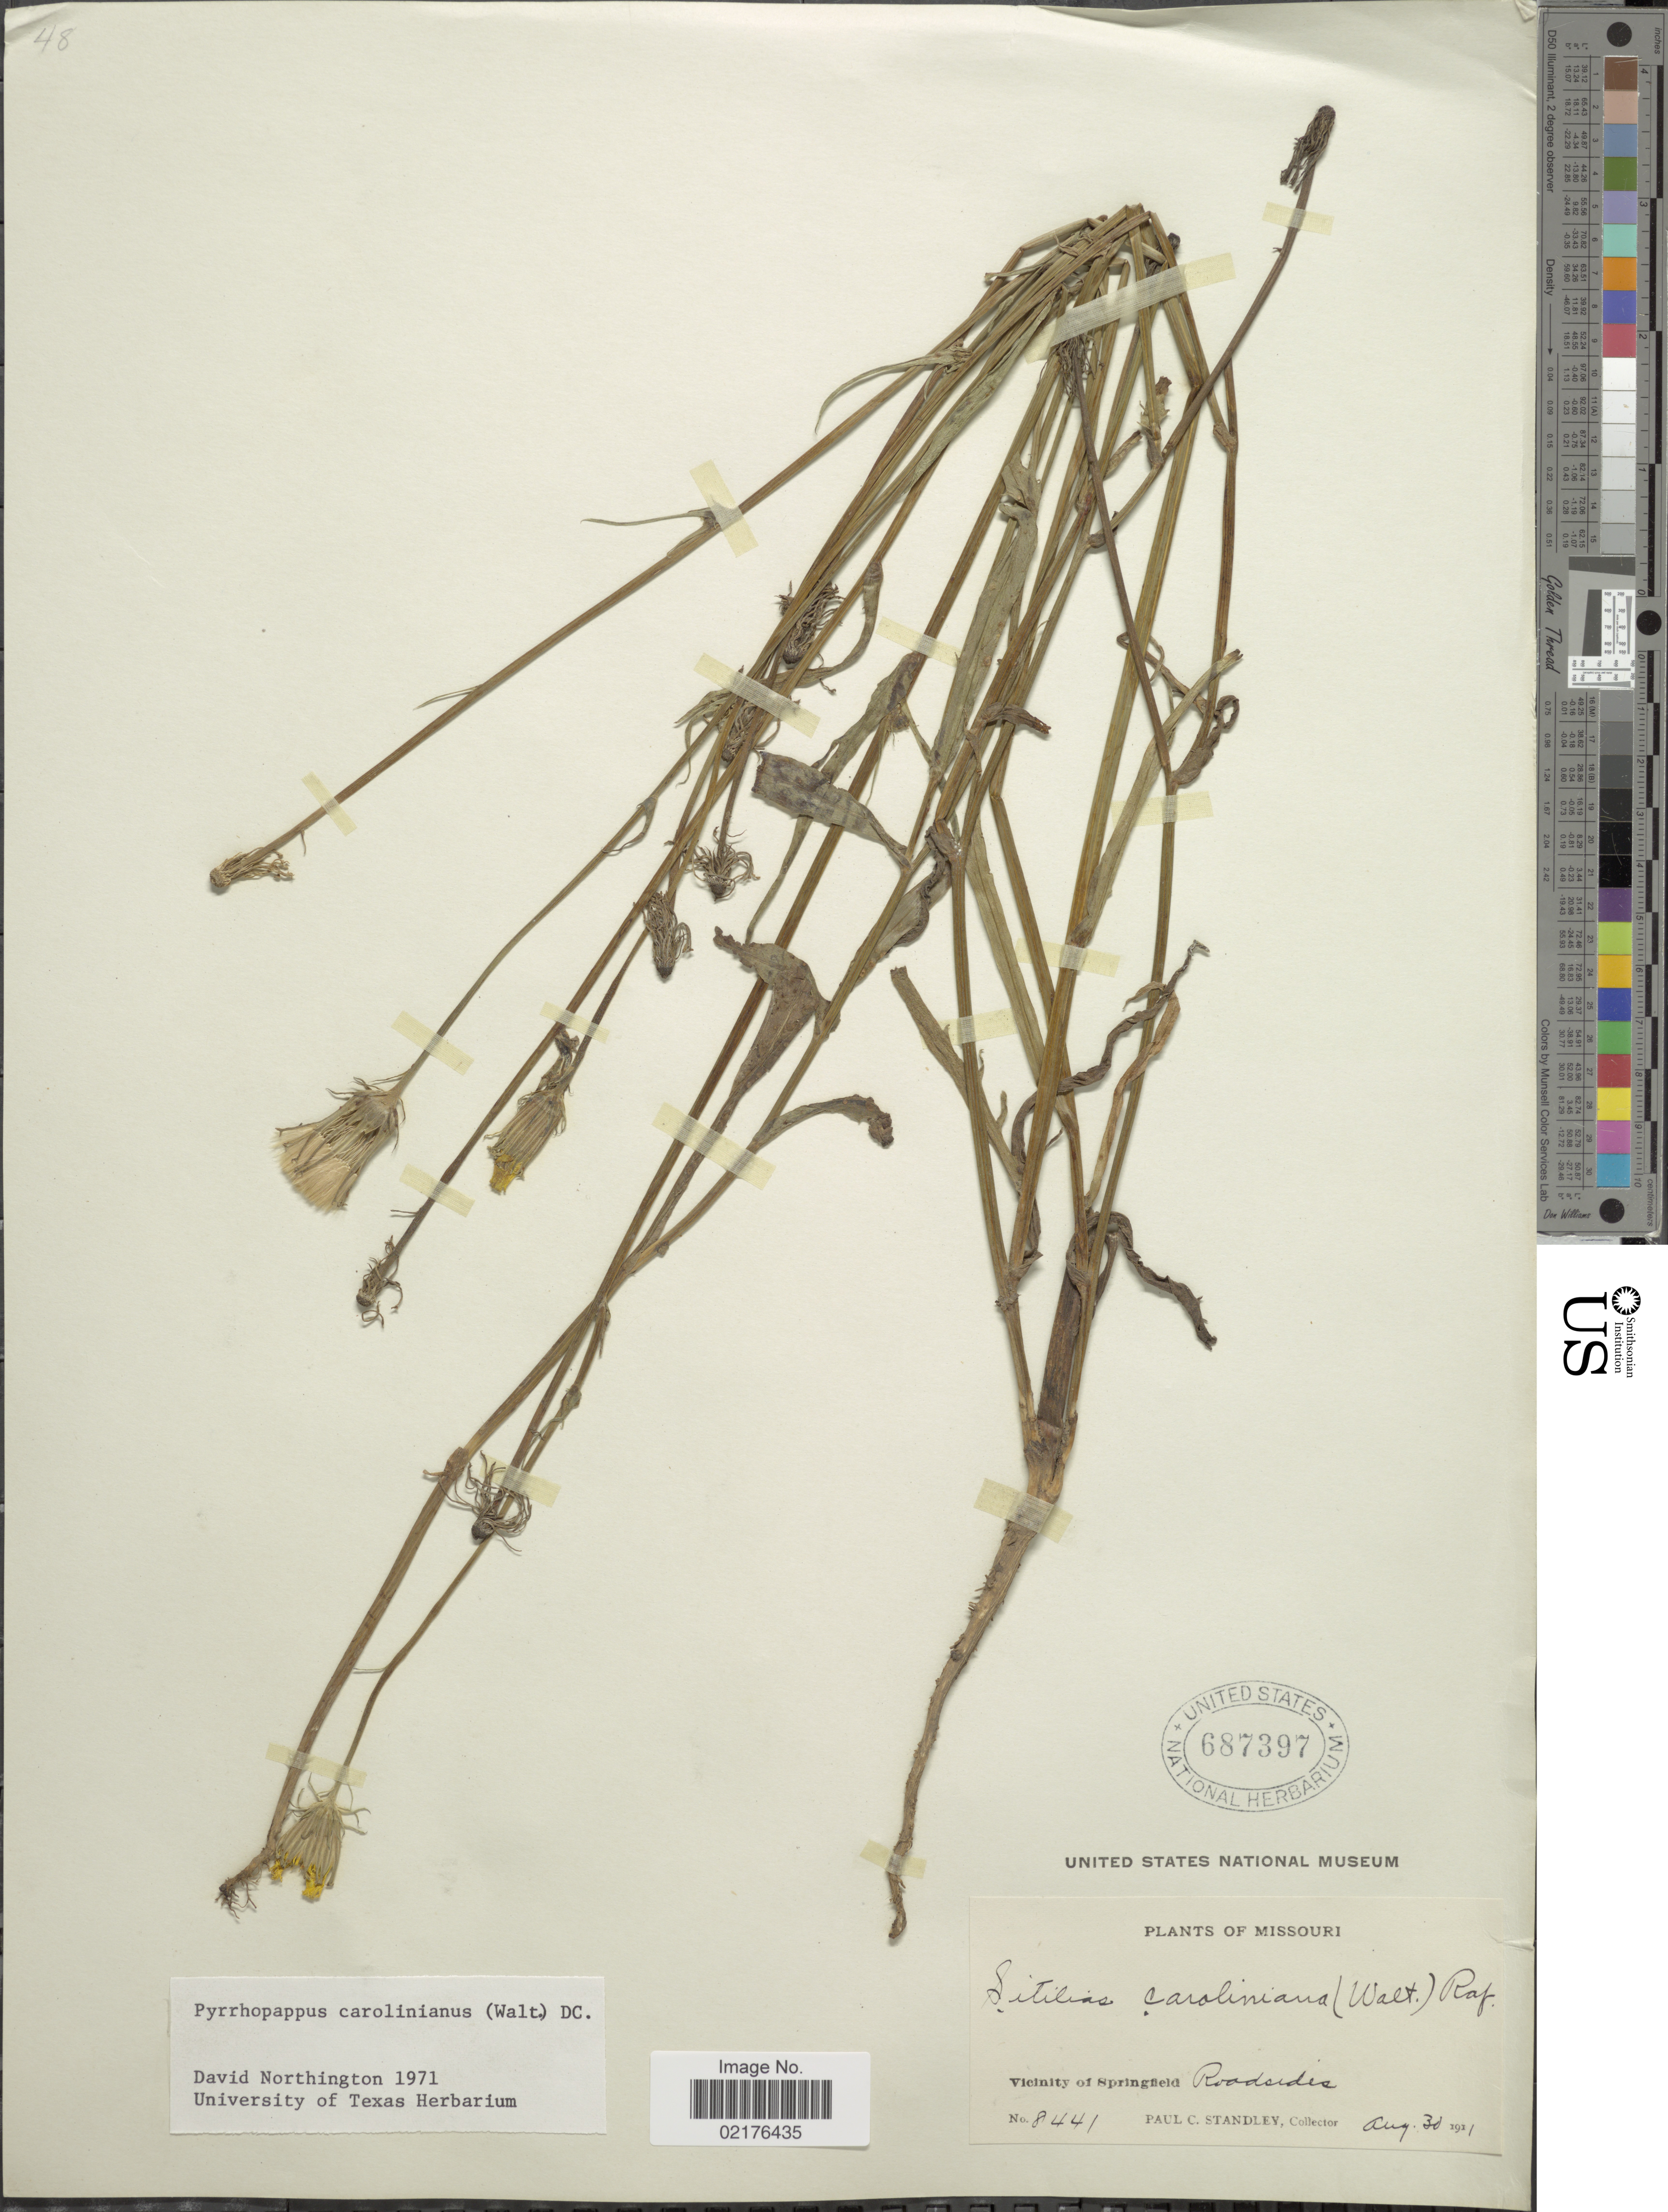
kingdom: Plantae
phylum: Tracheophyta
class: Magnoliopsida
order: Asterales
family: Asteraceae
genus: Pyrrhopappus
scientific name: Pyrrhopappus carolinianus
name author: (Walter) DC.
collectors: P. C. Standley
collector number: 8441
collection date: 1911-08-30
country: United States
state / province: Missouri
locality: Vicinity of Springfield, Roadside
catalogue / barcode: US 687397